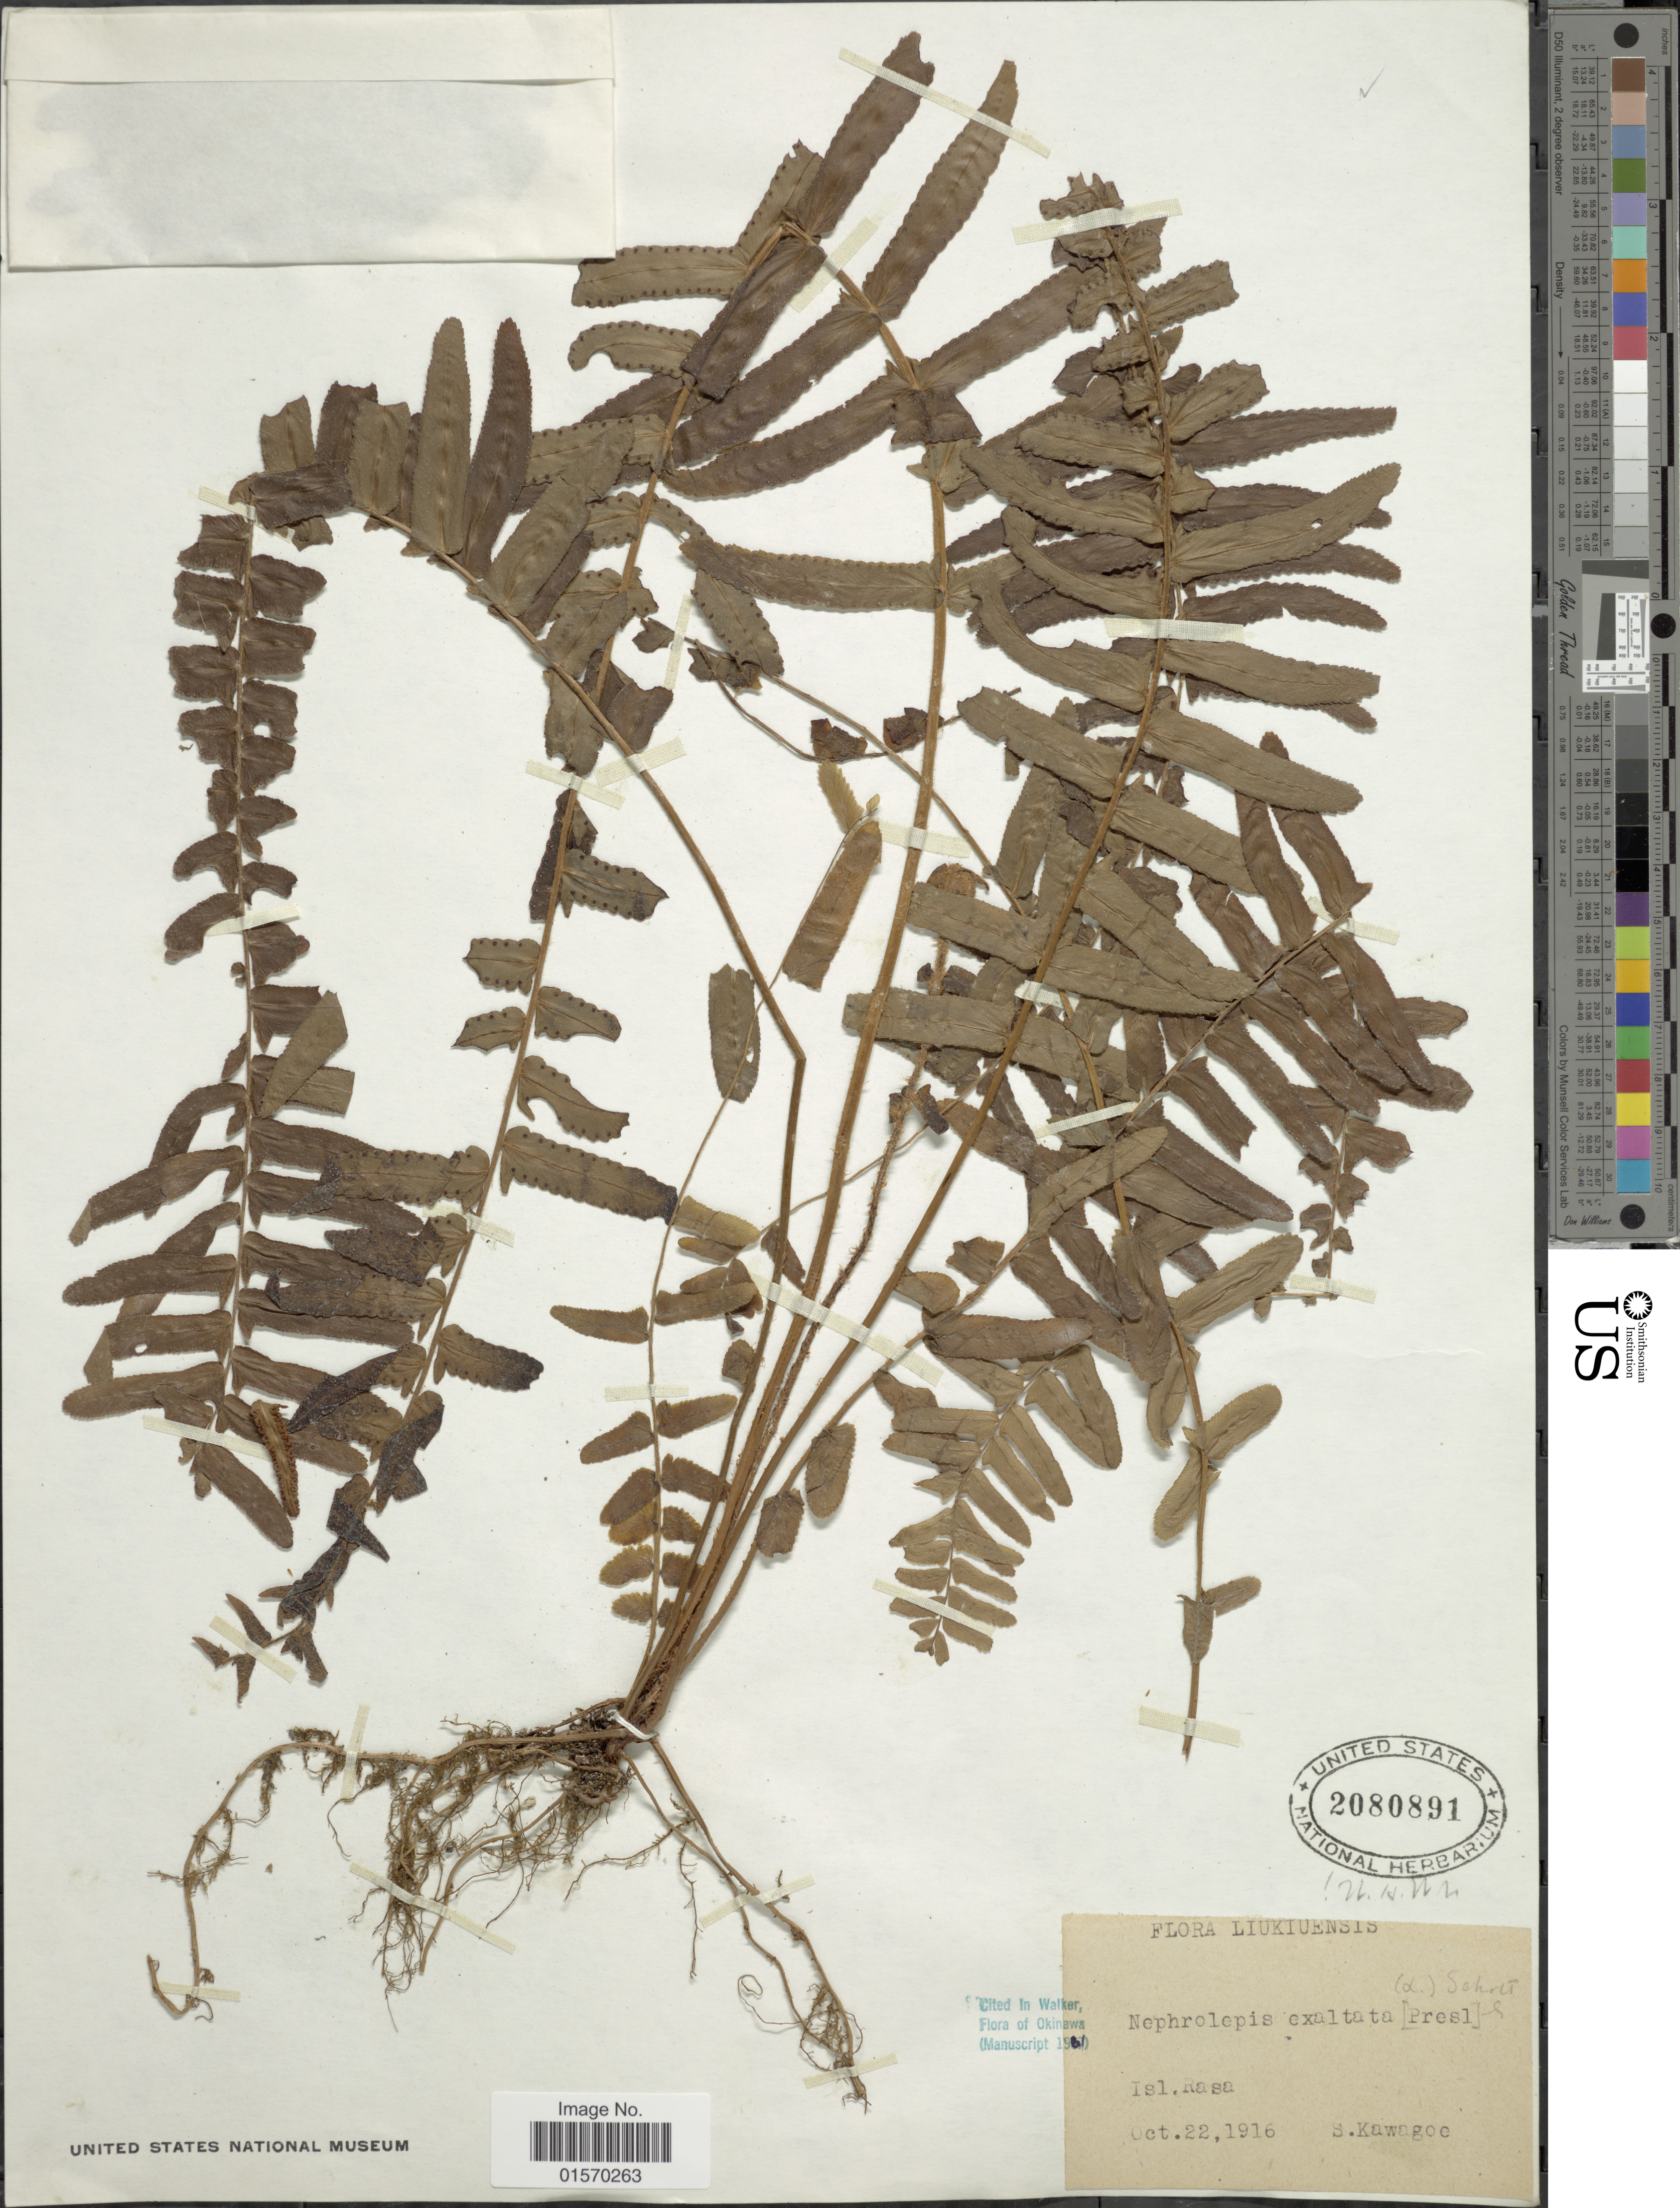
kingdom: Plantae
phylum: Tracheophyta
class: Polypodiopsida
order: Polypodiales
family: Nephrolepidaceae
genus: Nephrolepis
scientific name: Nephrolepis multiflora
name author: (Roxb.) F.M. Jarrett ex C.V. Morton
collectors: S. Kawagoe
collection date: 1916-10-22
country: Japan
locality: Liukiuensis. Isl. Rasa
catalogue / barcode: US 2080891